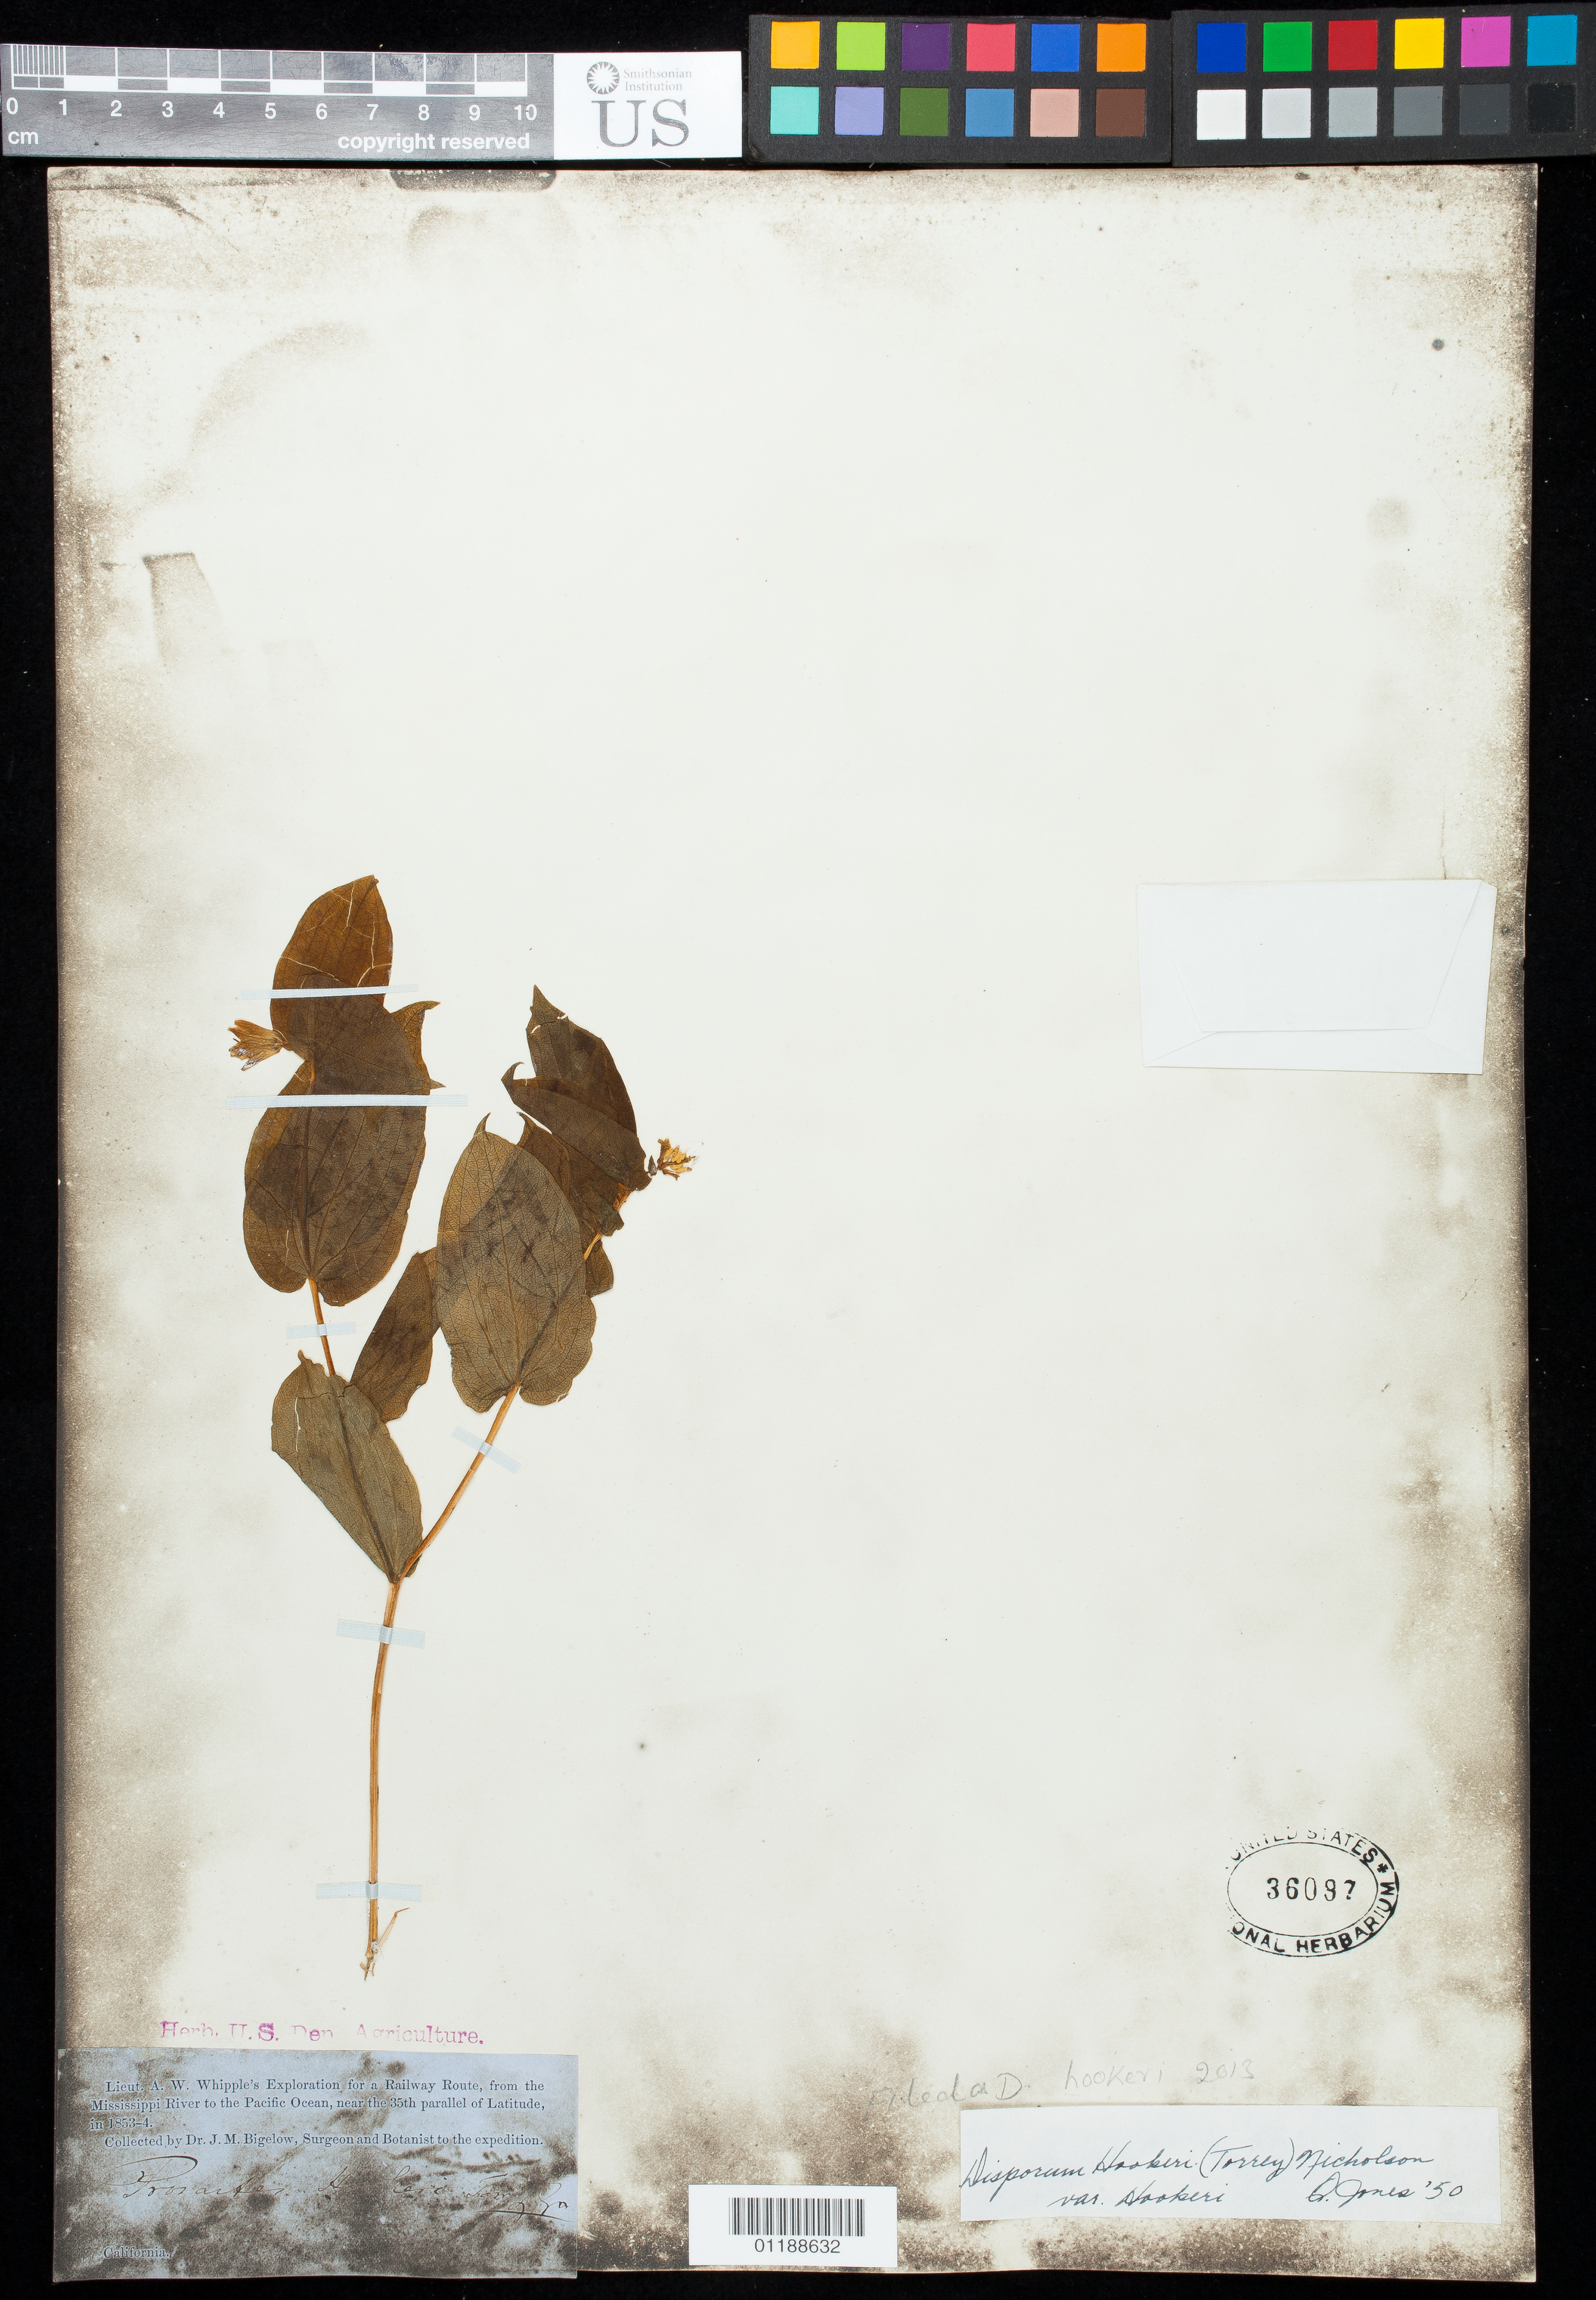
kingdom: Plantae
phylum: Tracheophyta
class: Liliopsida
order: Liliales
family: Liliaceae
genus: Prosartes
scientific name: Prosartes hookeri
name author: Torr.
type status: Possible Type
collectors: J. M. Bigelow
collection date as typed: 1853 to -- --- 1854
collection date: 1853/1854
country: United States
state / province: California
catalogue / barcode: US 36097